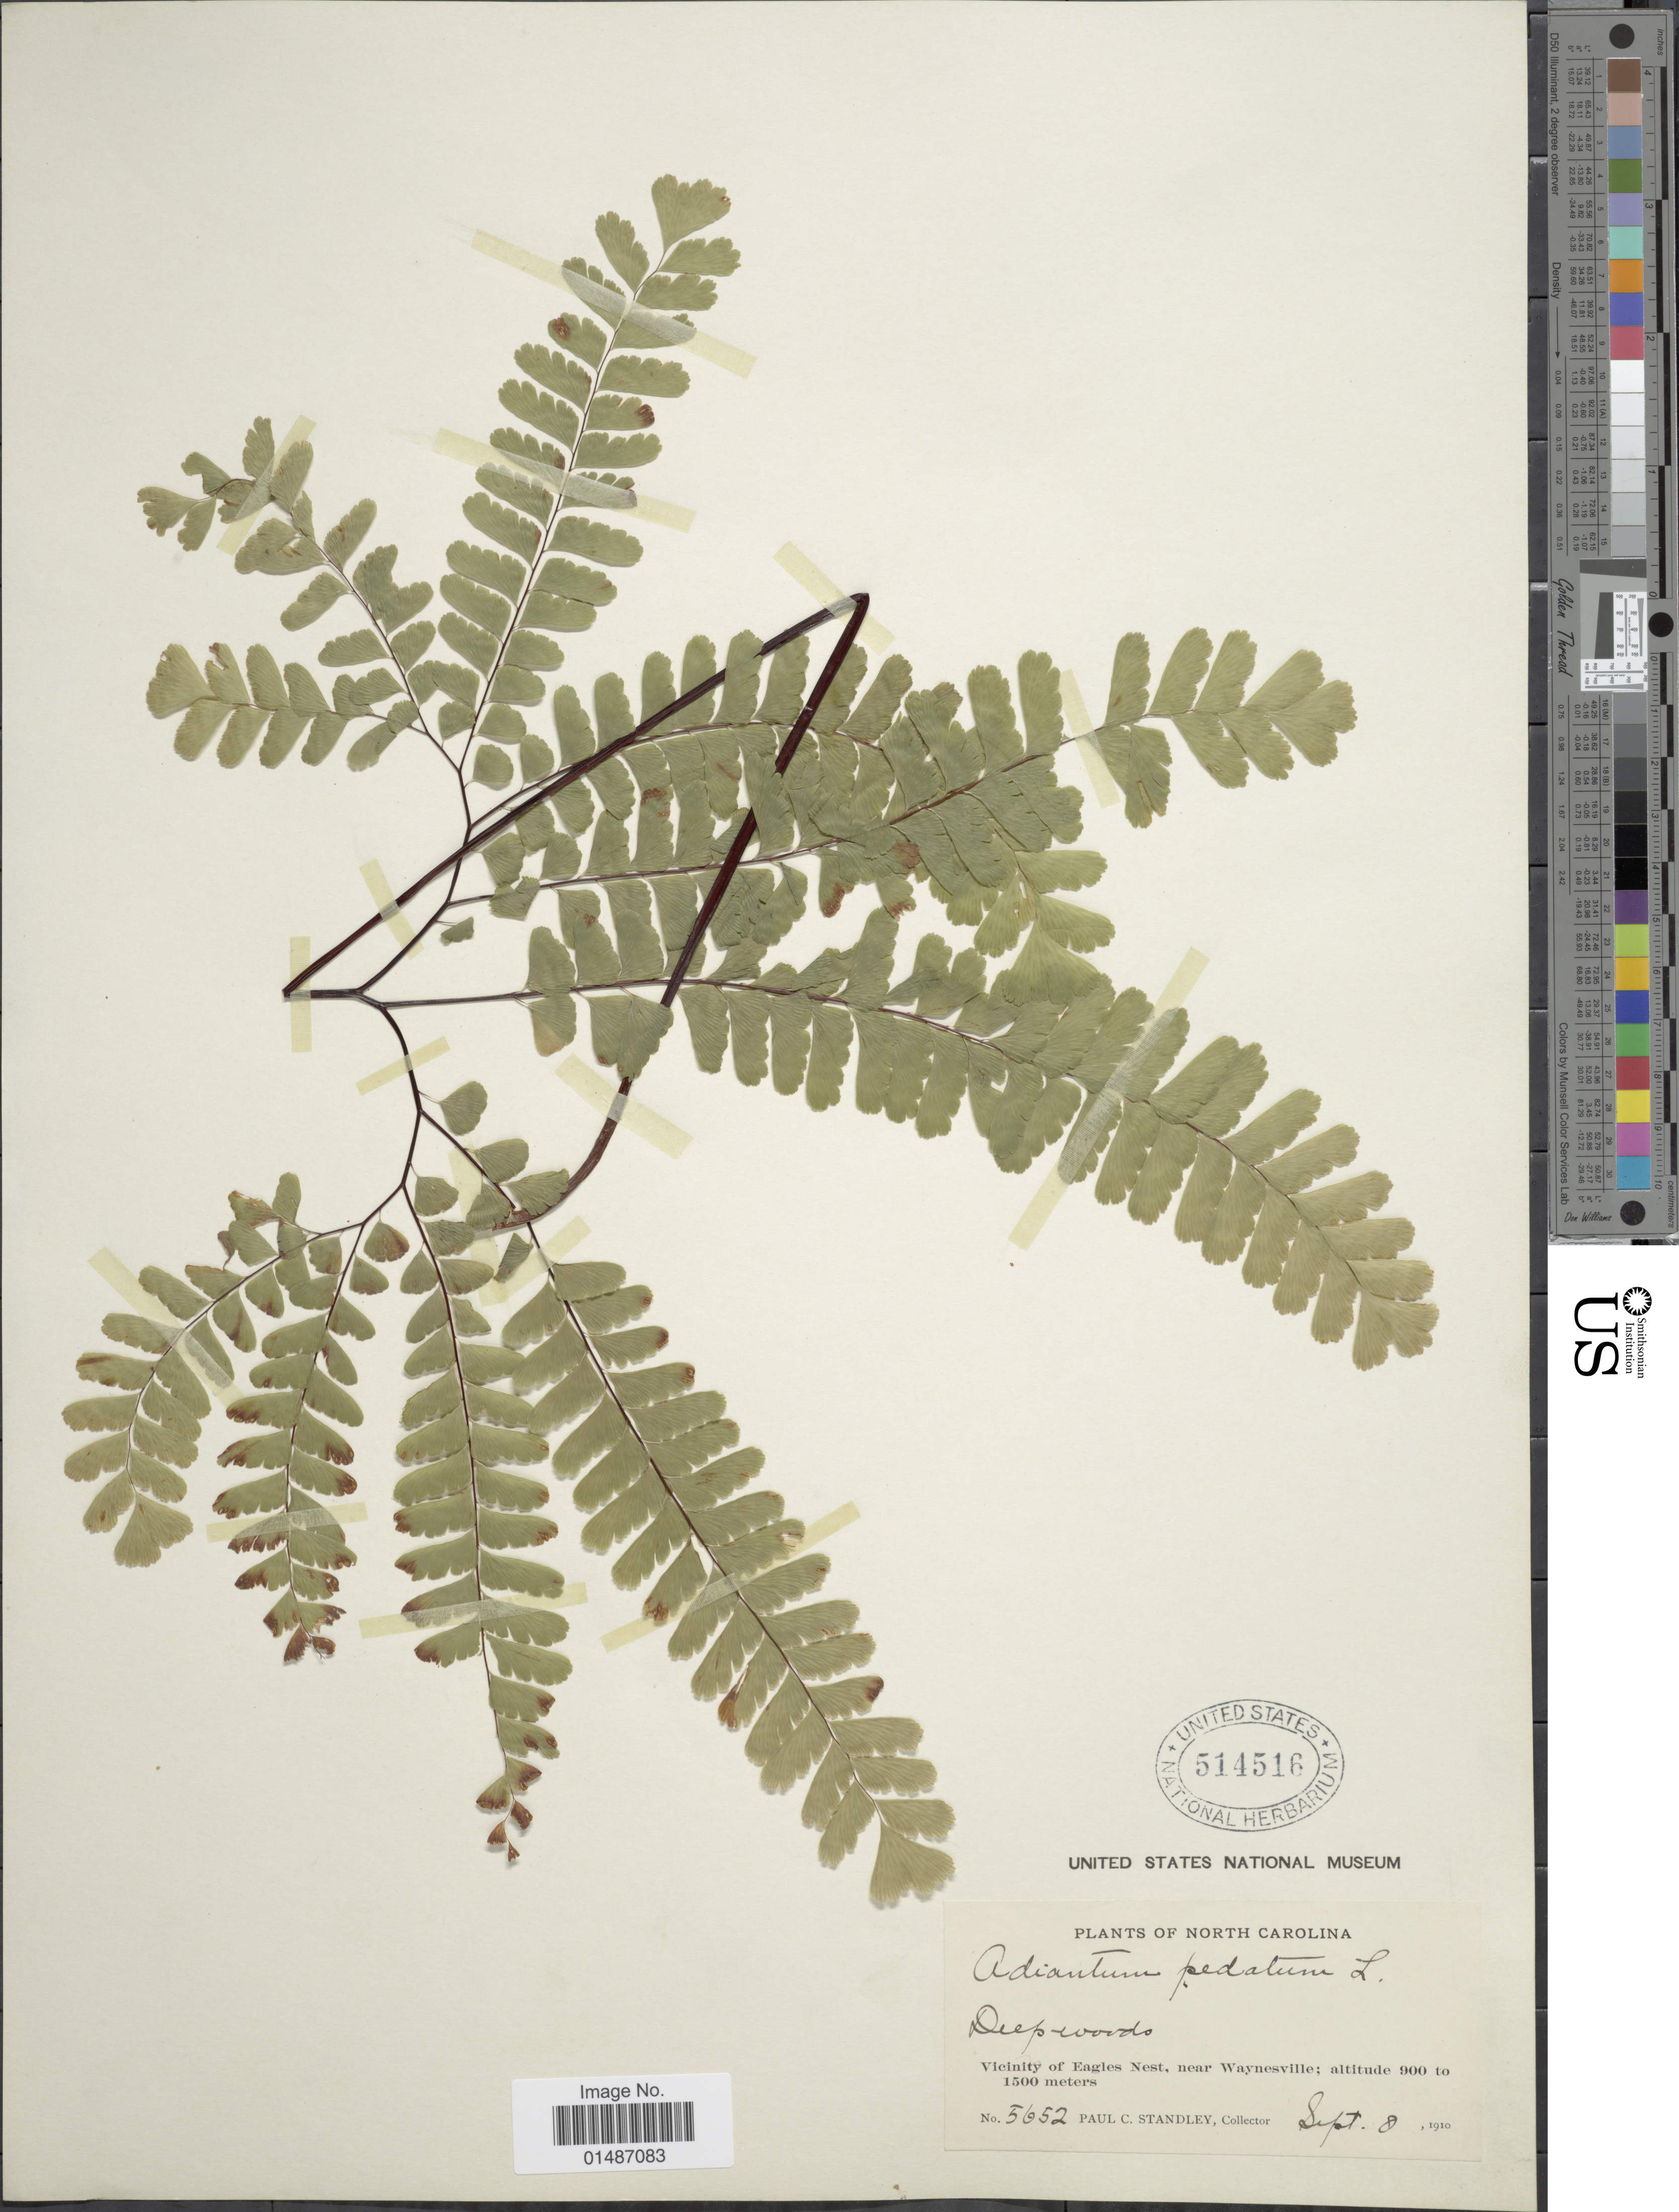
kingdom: Plantae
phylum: Tracheophyta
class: Polypodiopsida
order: Polypodiales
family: Pteridaceae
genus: Adiantum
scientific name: Adiantum pedatum var. pedatum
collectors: P. C. Standley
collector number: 5652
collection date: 1910-09-08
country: United States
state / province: North Carolina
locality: Vicinity of Eagles Nest, near Waynesville.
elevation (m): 900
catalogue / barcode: US 514516